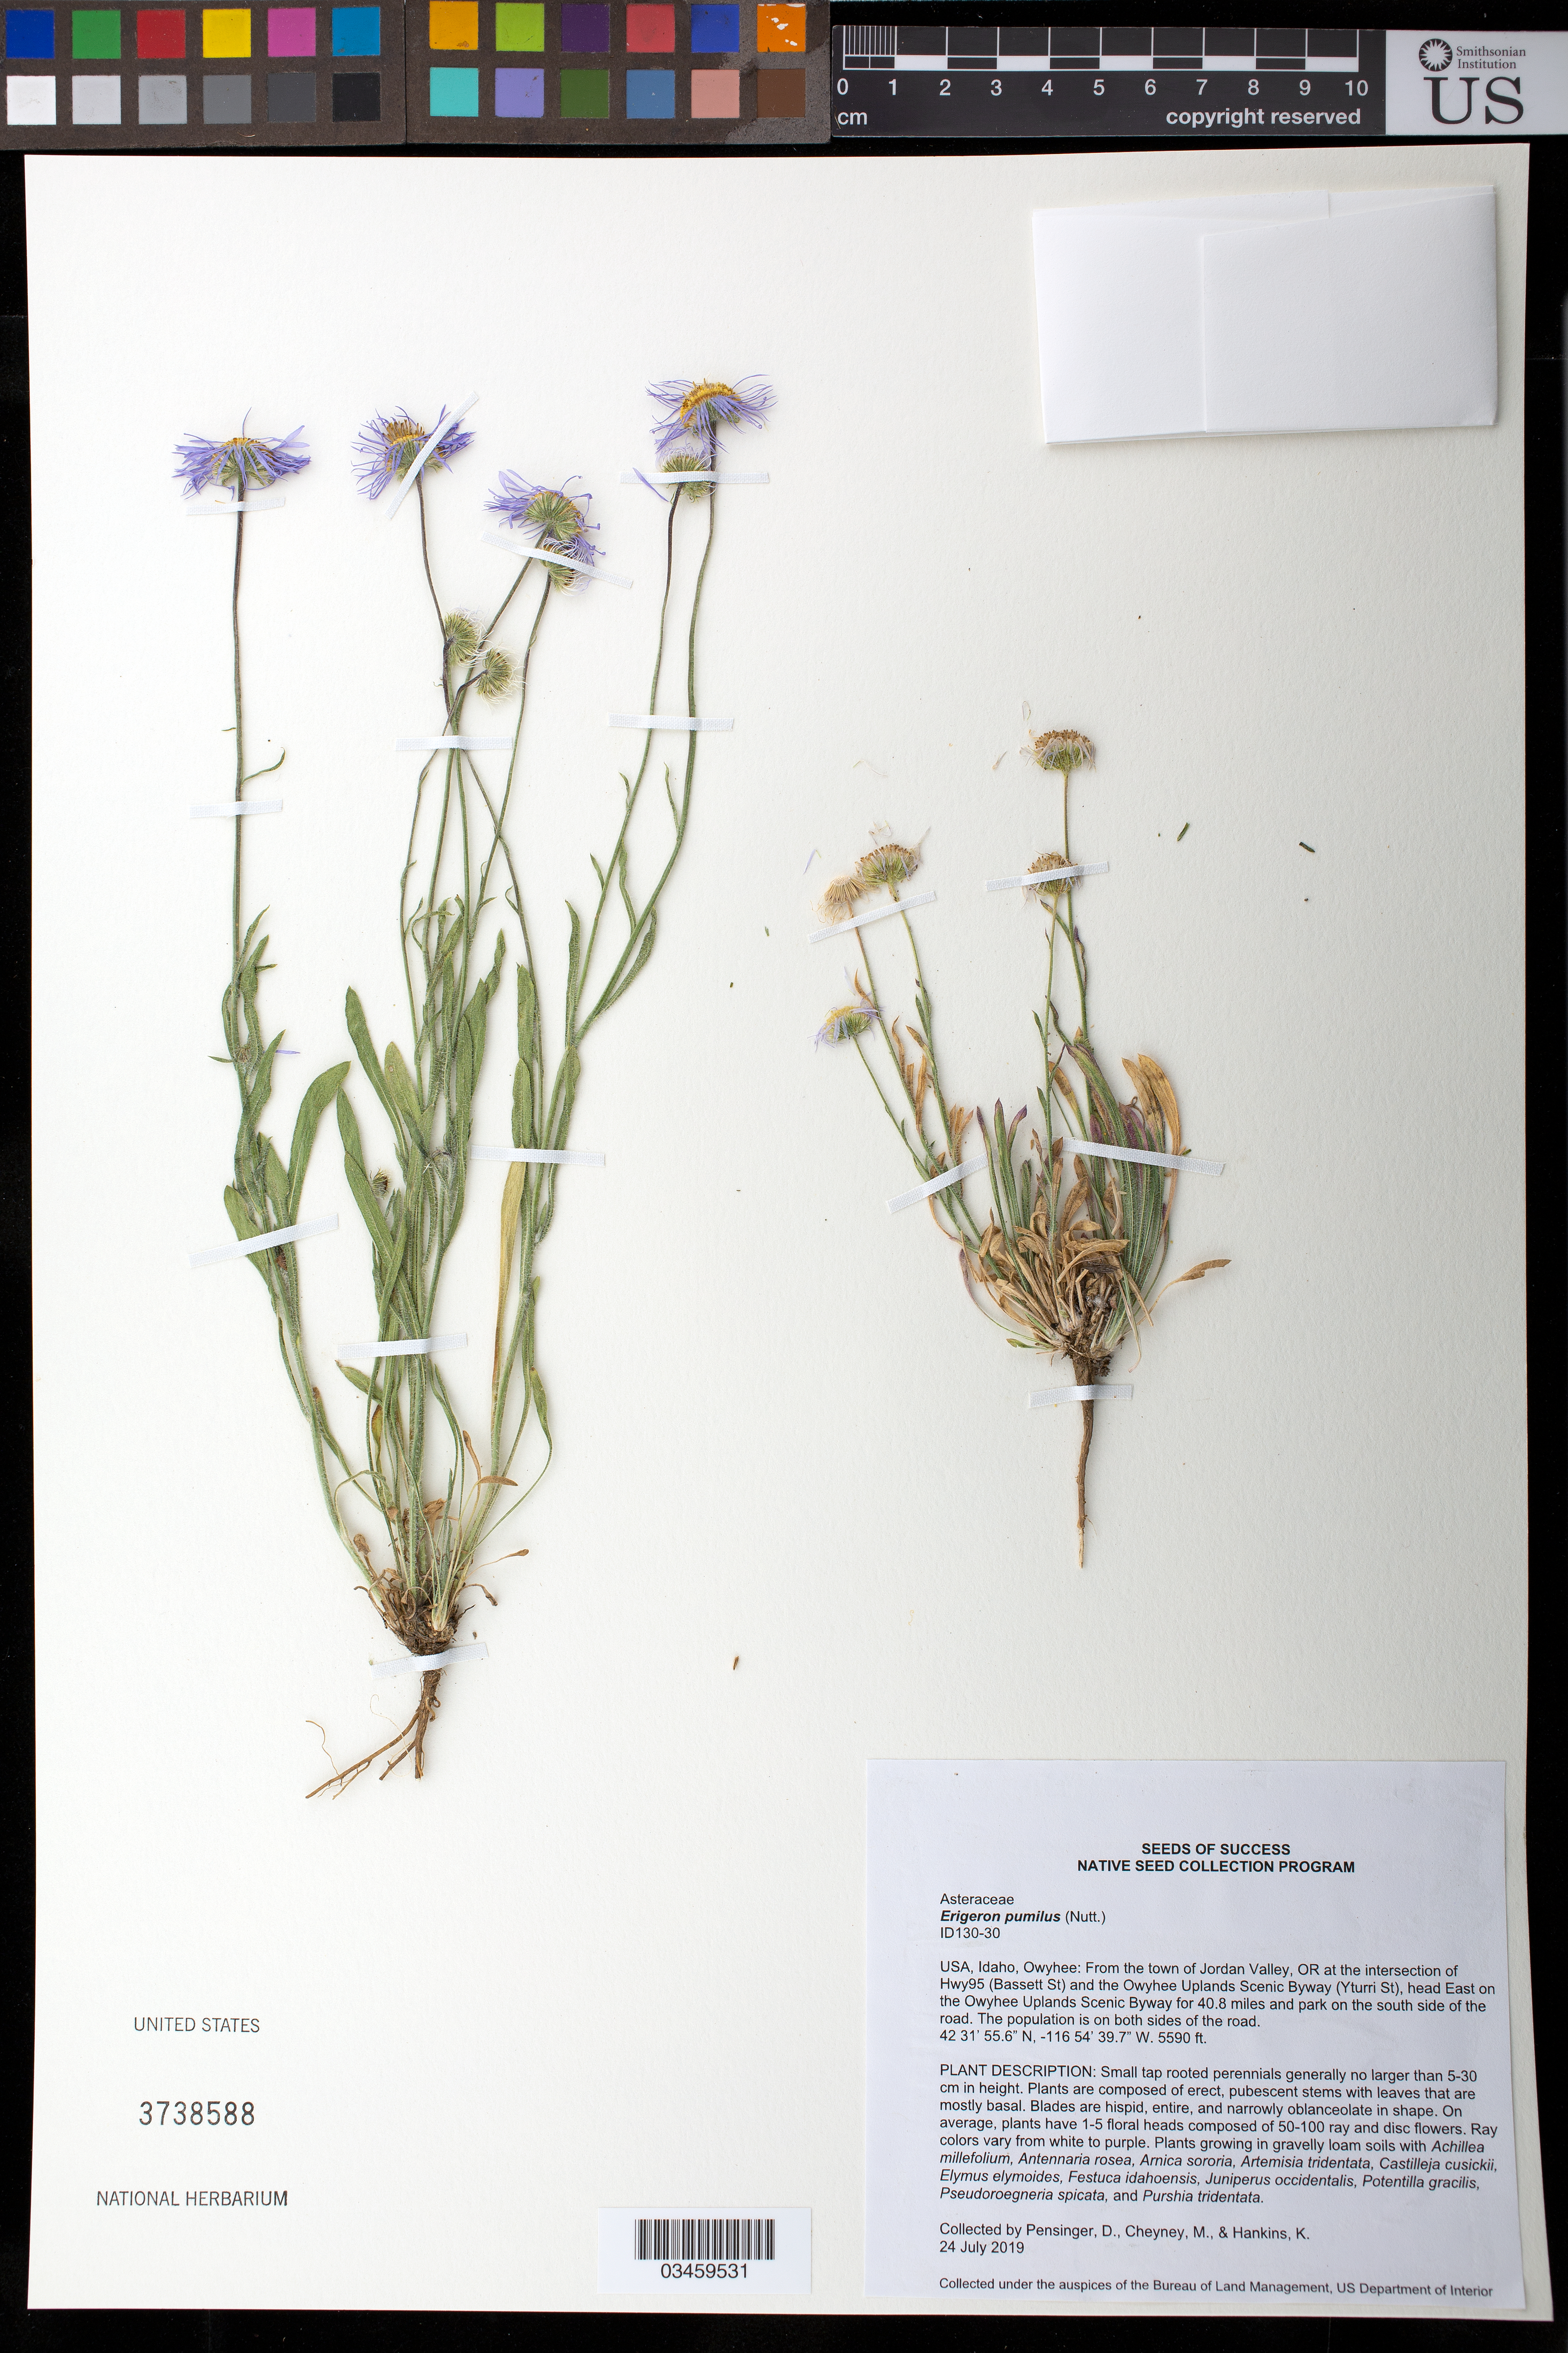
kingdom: Plantae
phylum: Tracheophyta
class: Magnoliopsida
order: Asterales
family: Asteraceae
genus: Erigeron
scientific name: Erigeron pumilus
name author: Nutt.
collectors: D. Pensinger, M. Cheyne & K. Hankins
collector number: ID130-30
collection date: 2019-07-24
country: United States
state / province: Idaho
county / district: Owyhee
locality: From town Jordan Valley, OR, at the intersection of Hwy 95 (Bassett St) and the Owyhee Uplands Scenic Byway (Yturri St), head E of the Owyhee Uplands Scenic Byway for 40.8 mi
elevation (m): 1704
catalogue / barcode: US 3738588